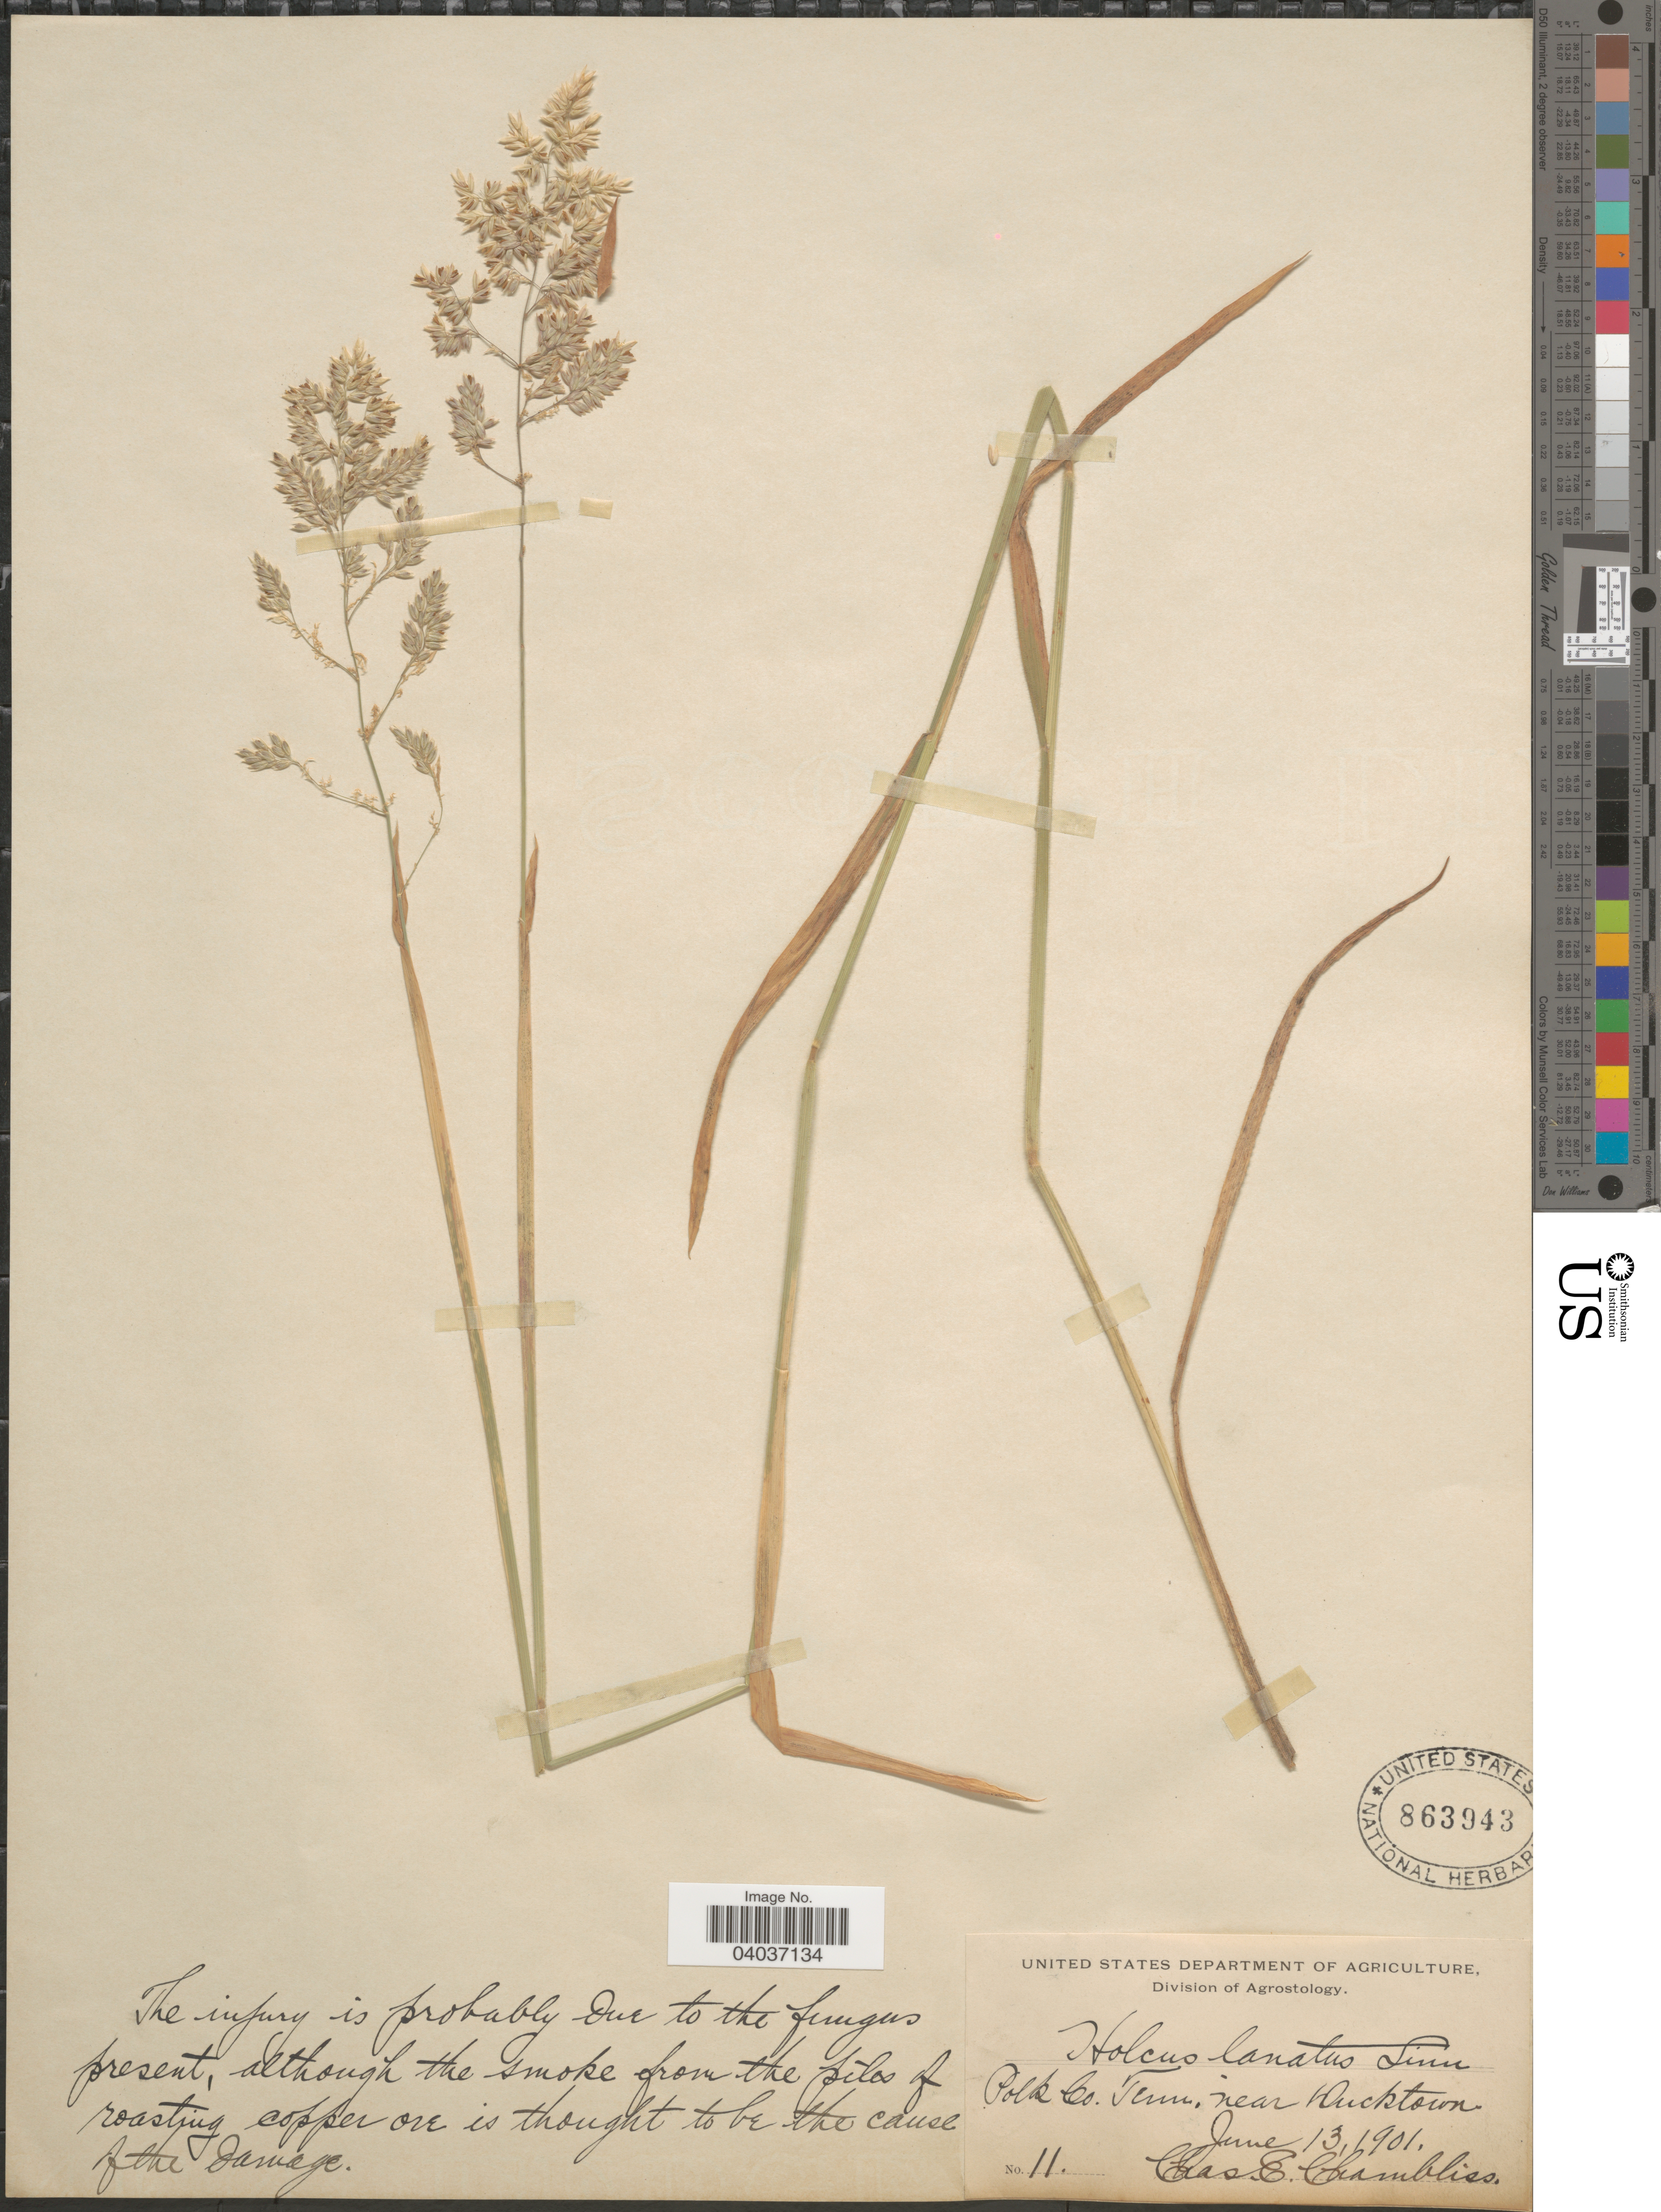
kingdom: Plantae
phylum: Tracheophyta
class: Liliopsida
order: Poales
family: Poaceae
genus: Holcus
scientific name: Holcus lanatus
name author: L.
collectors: C. Chambliss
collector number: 11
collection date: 1901-06-13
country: United States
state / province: Tennessee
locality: Polk Co., near Ducktown.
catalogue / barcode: US 863943